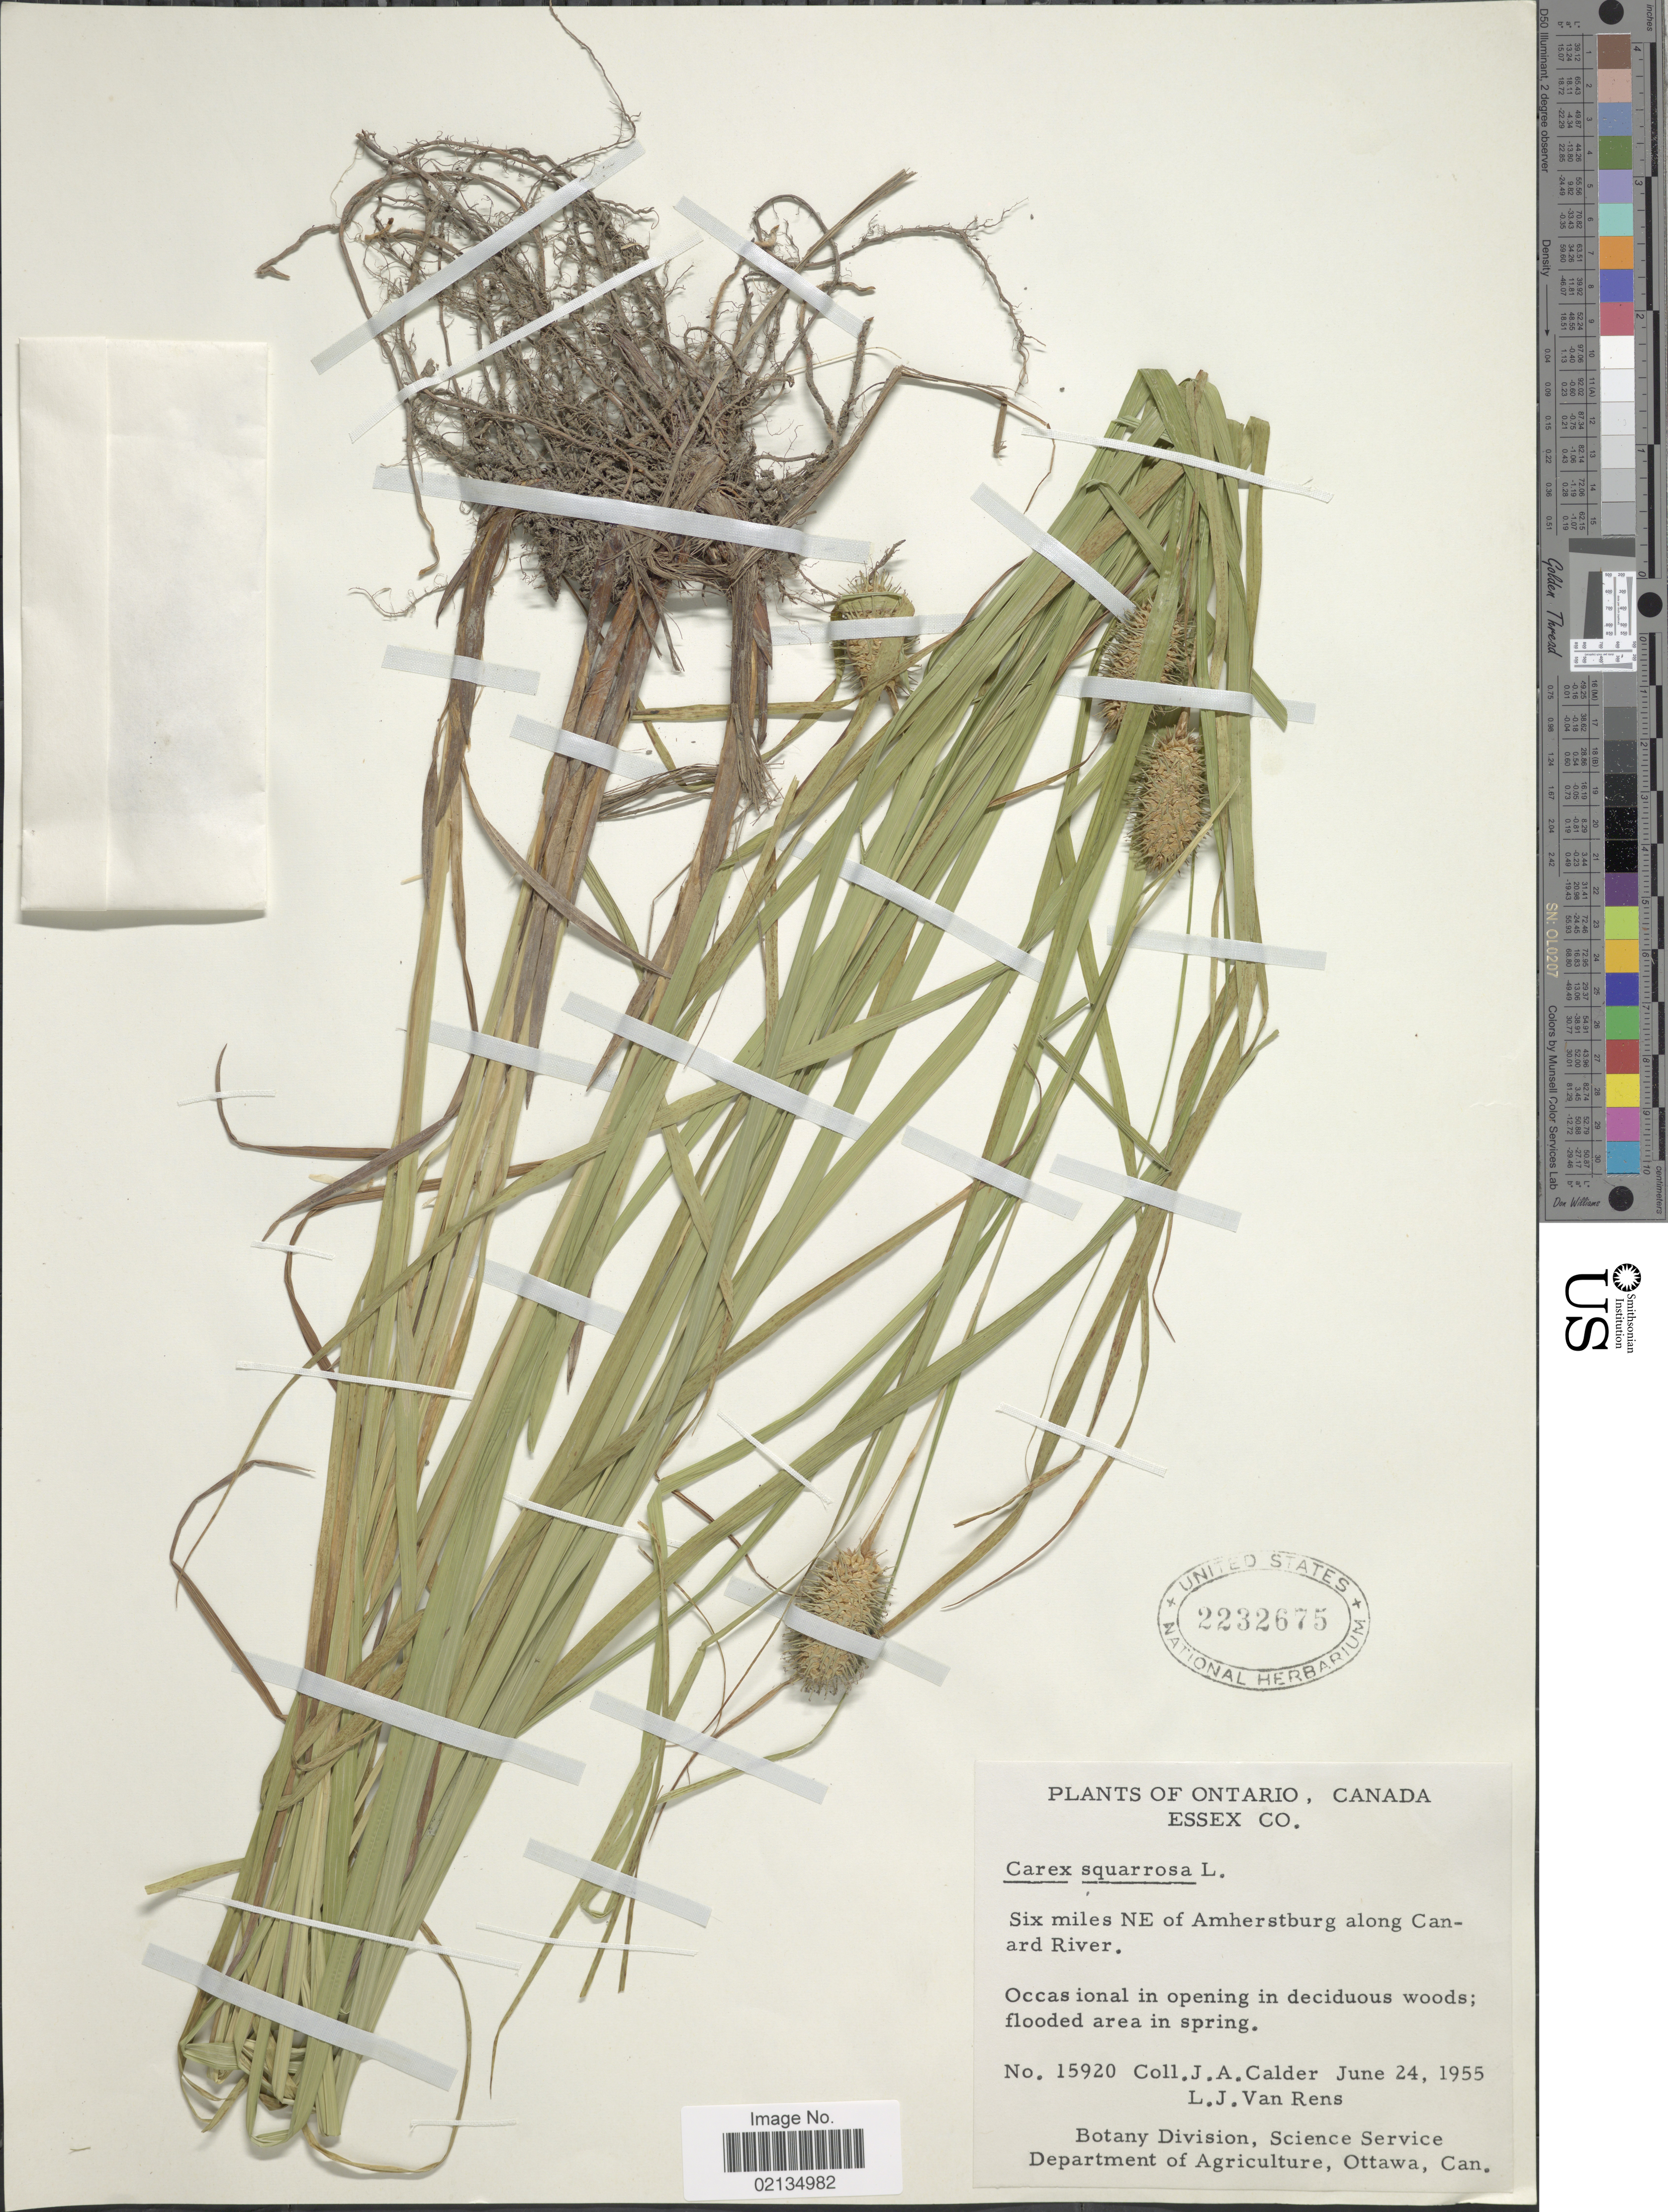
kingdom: Plantae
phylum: Tracheophyta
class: Liliopsida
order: Poales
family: Cyperaceae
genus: Carex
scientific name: Carex squarrosa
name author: L.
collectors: J. A. Calder & L. Van Rens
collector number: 15920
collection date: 1955-06-24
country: Canada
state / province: Ontario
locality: Ontario, Canada. Essex Co,. Six miles NE of Amherstburg along Canard River.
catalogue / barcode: US 2232675